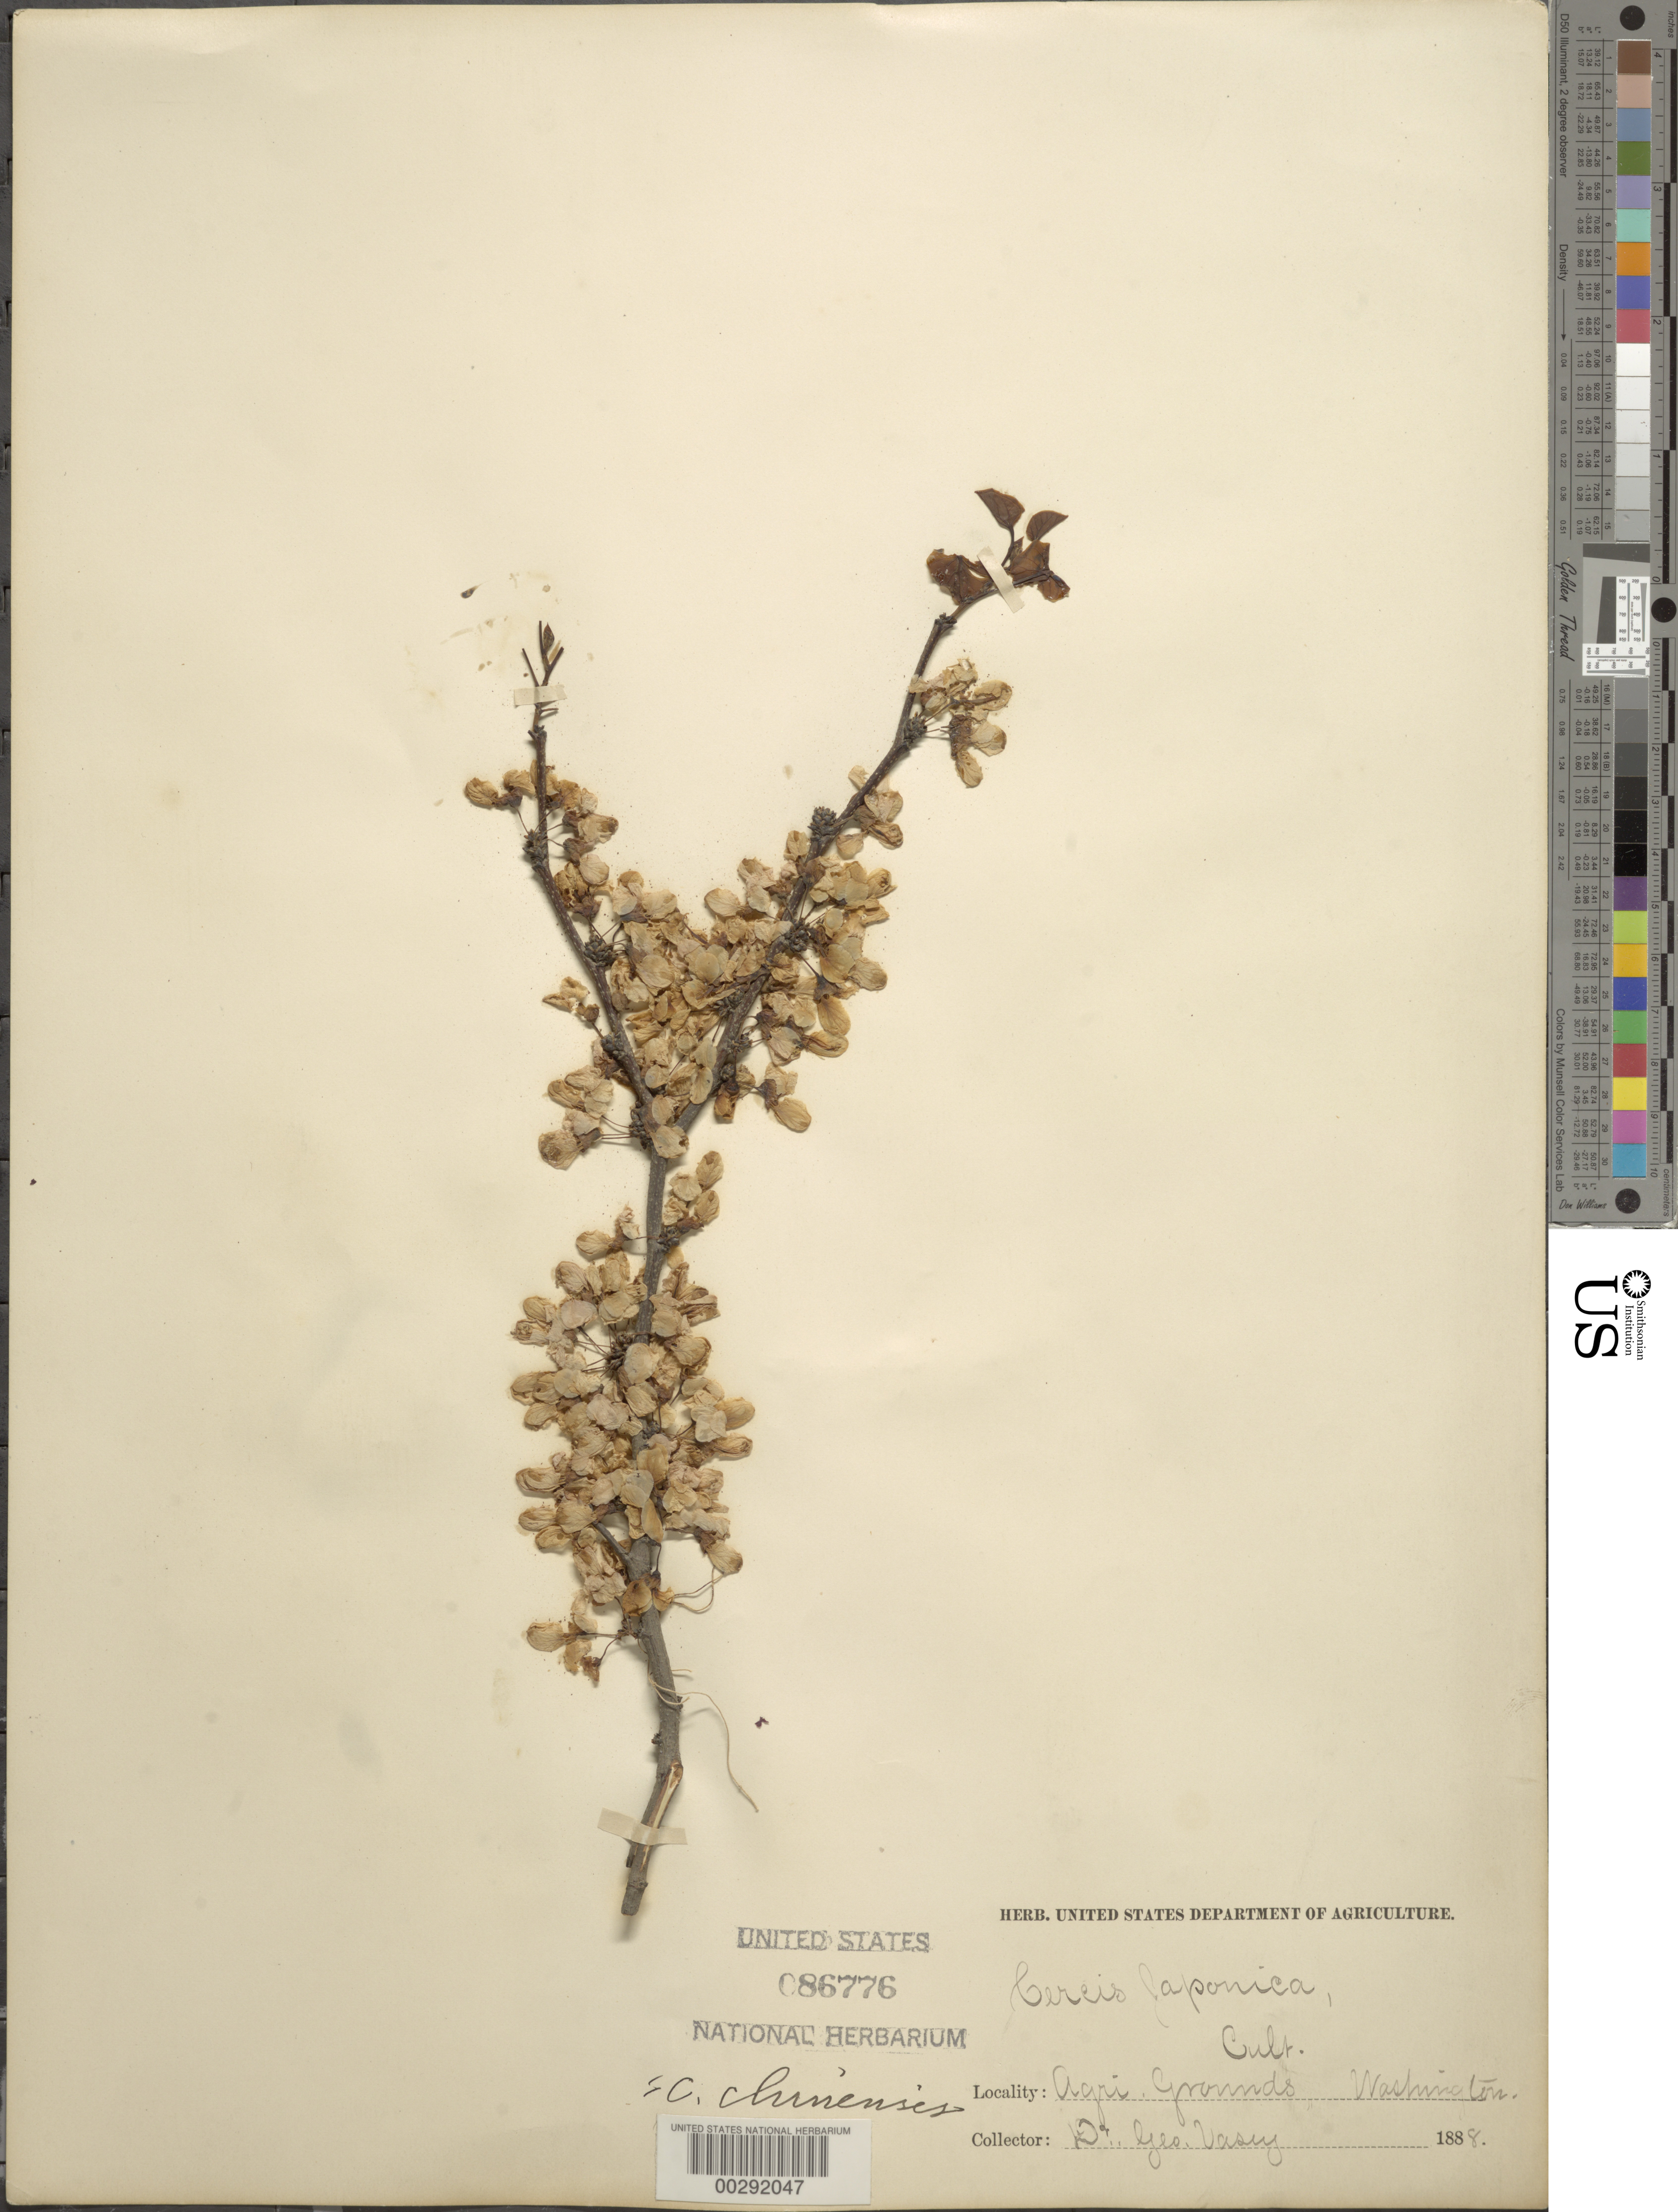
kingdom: Plantae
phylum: Tracheophyta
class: Magnoliopsida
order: Fabales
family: Fabaceae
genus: Cercis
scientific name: Cercis chinensis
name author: Bunge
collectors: G. R. Vasey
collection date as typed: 1888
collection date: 1888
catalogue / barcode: US 86776